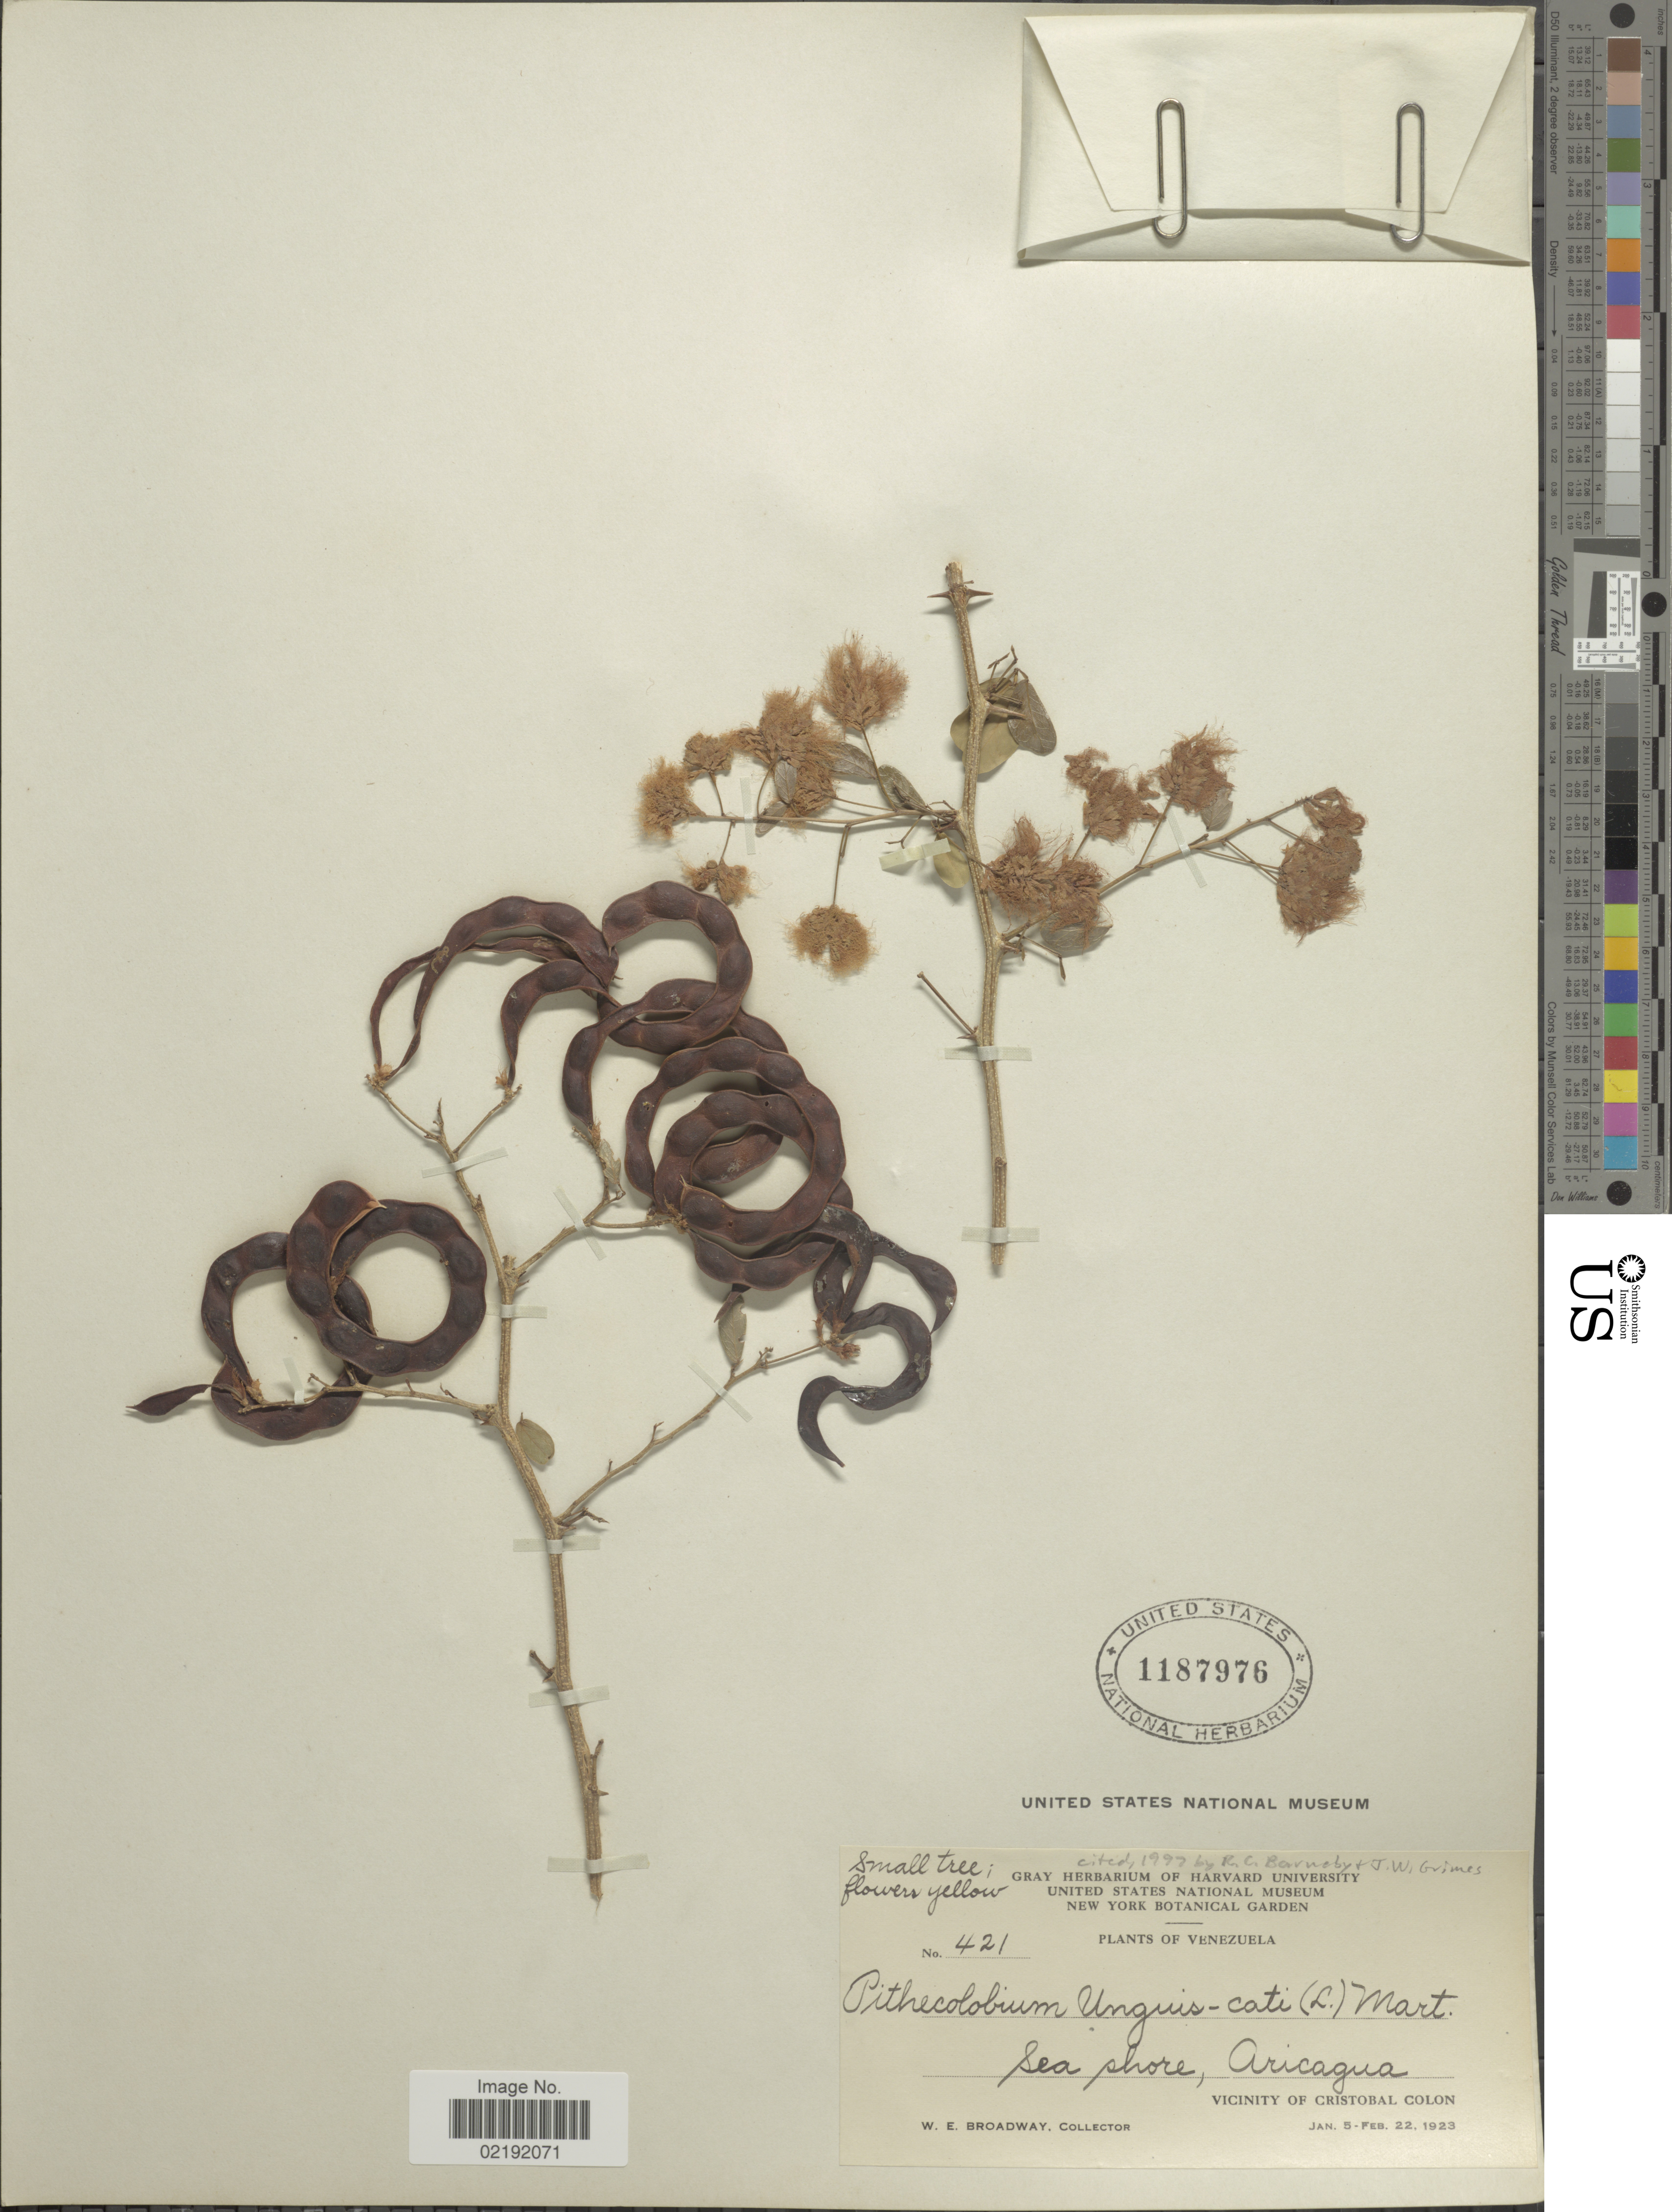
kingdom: Plantae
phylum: Tracheophyta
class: Magnoliopsida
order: Fabales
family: Fabaceae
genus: Pithecellobium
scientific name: Pithecellobium unguis-cati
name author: (L.) Benth.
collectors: W. E. Broadway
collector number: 421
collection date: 1923-01-05/1923-02-22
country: Venezuela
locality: Sea shore, Aricagua. Vicinity of Cristobal Colon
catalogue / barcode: US 1187976